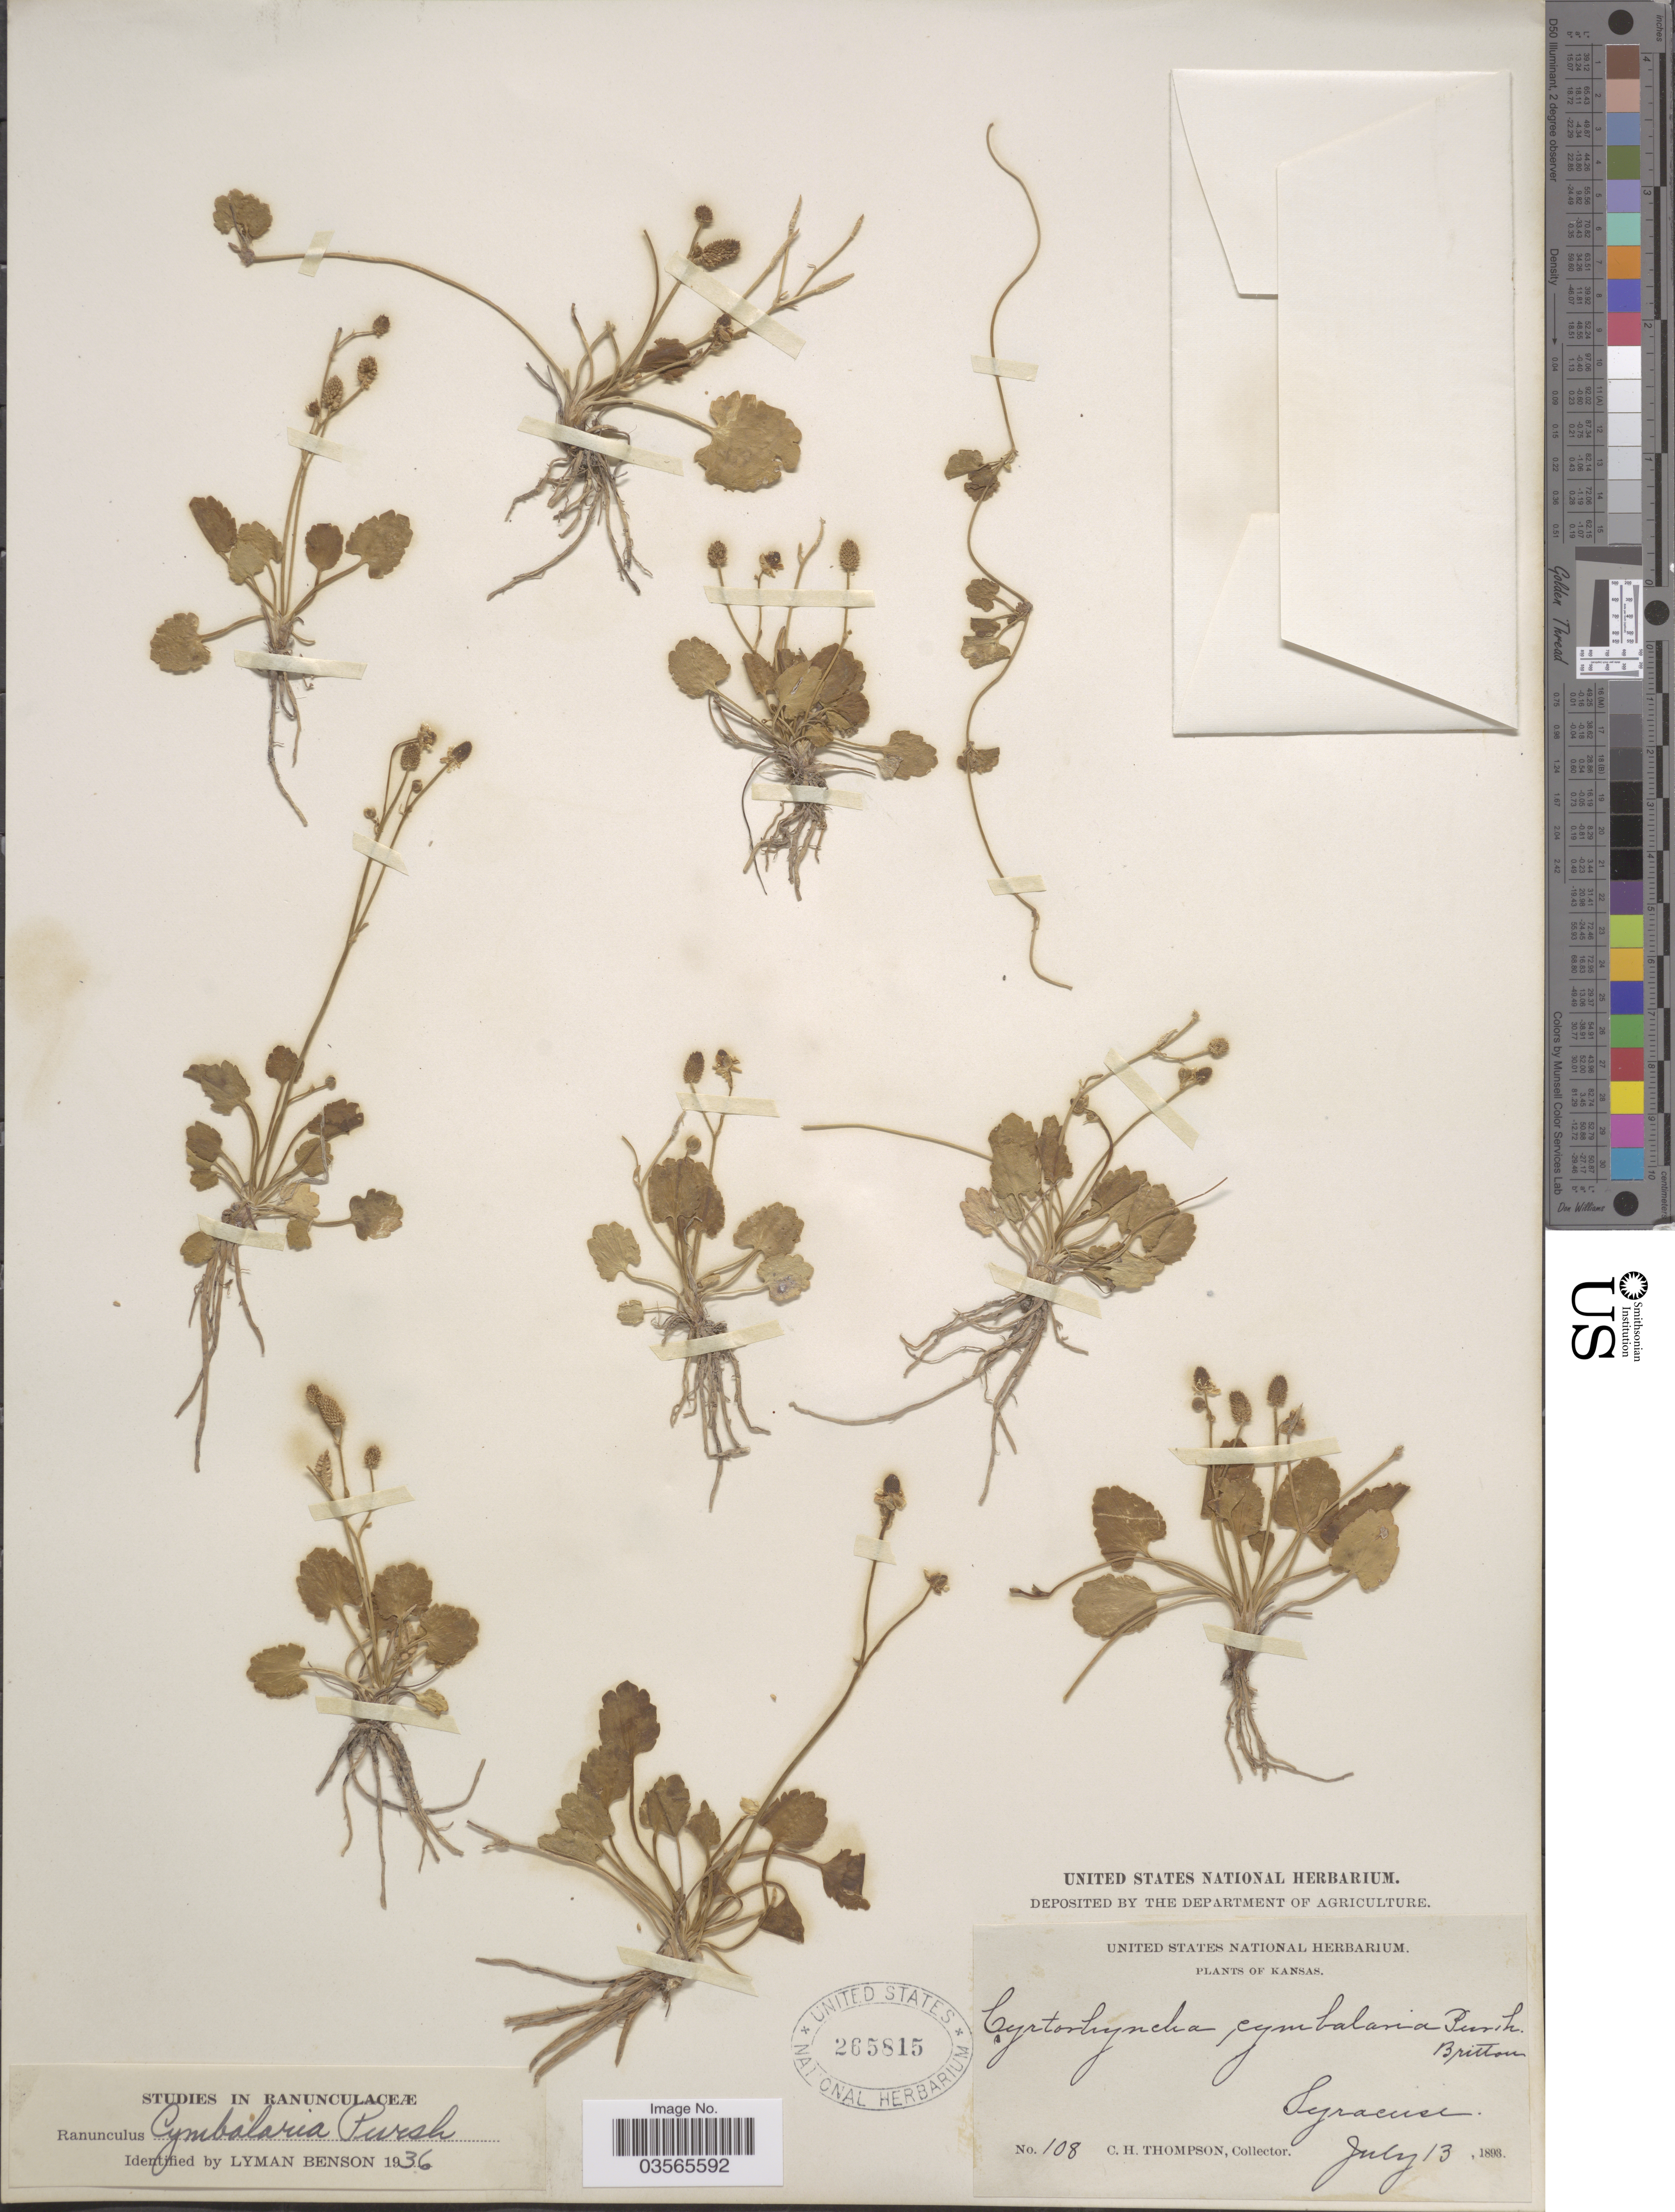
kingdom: Plantae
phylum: Tracheophyta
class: Magnoliopsida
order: Ranunculales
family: Ranunculaceae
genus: Halerpestes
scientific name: Halerpestes cymbalaria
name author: (Pursh) Greene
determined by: Strong, M. T., (US), Smithsonian Institution - National Museum of Natural History (UNITED STATES)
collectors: C. H. Thompson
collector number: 108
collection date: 1893-07-13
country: United States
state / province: Kansas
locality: Syracuse.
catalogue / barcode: US 265815